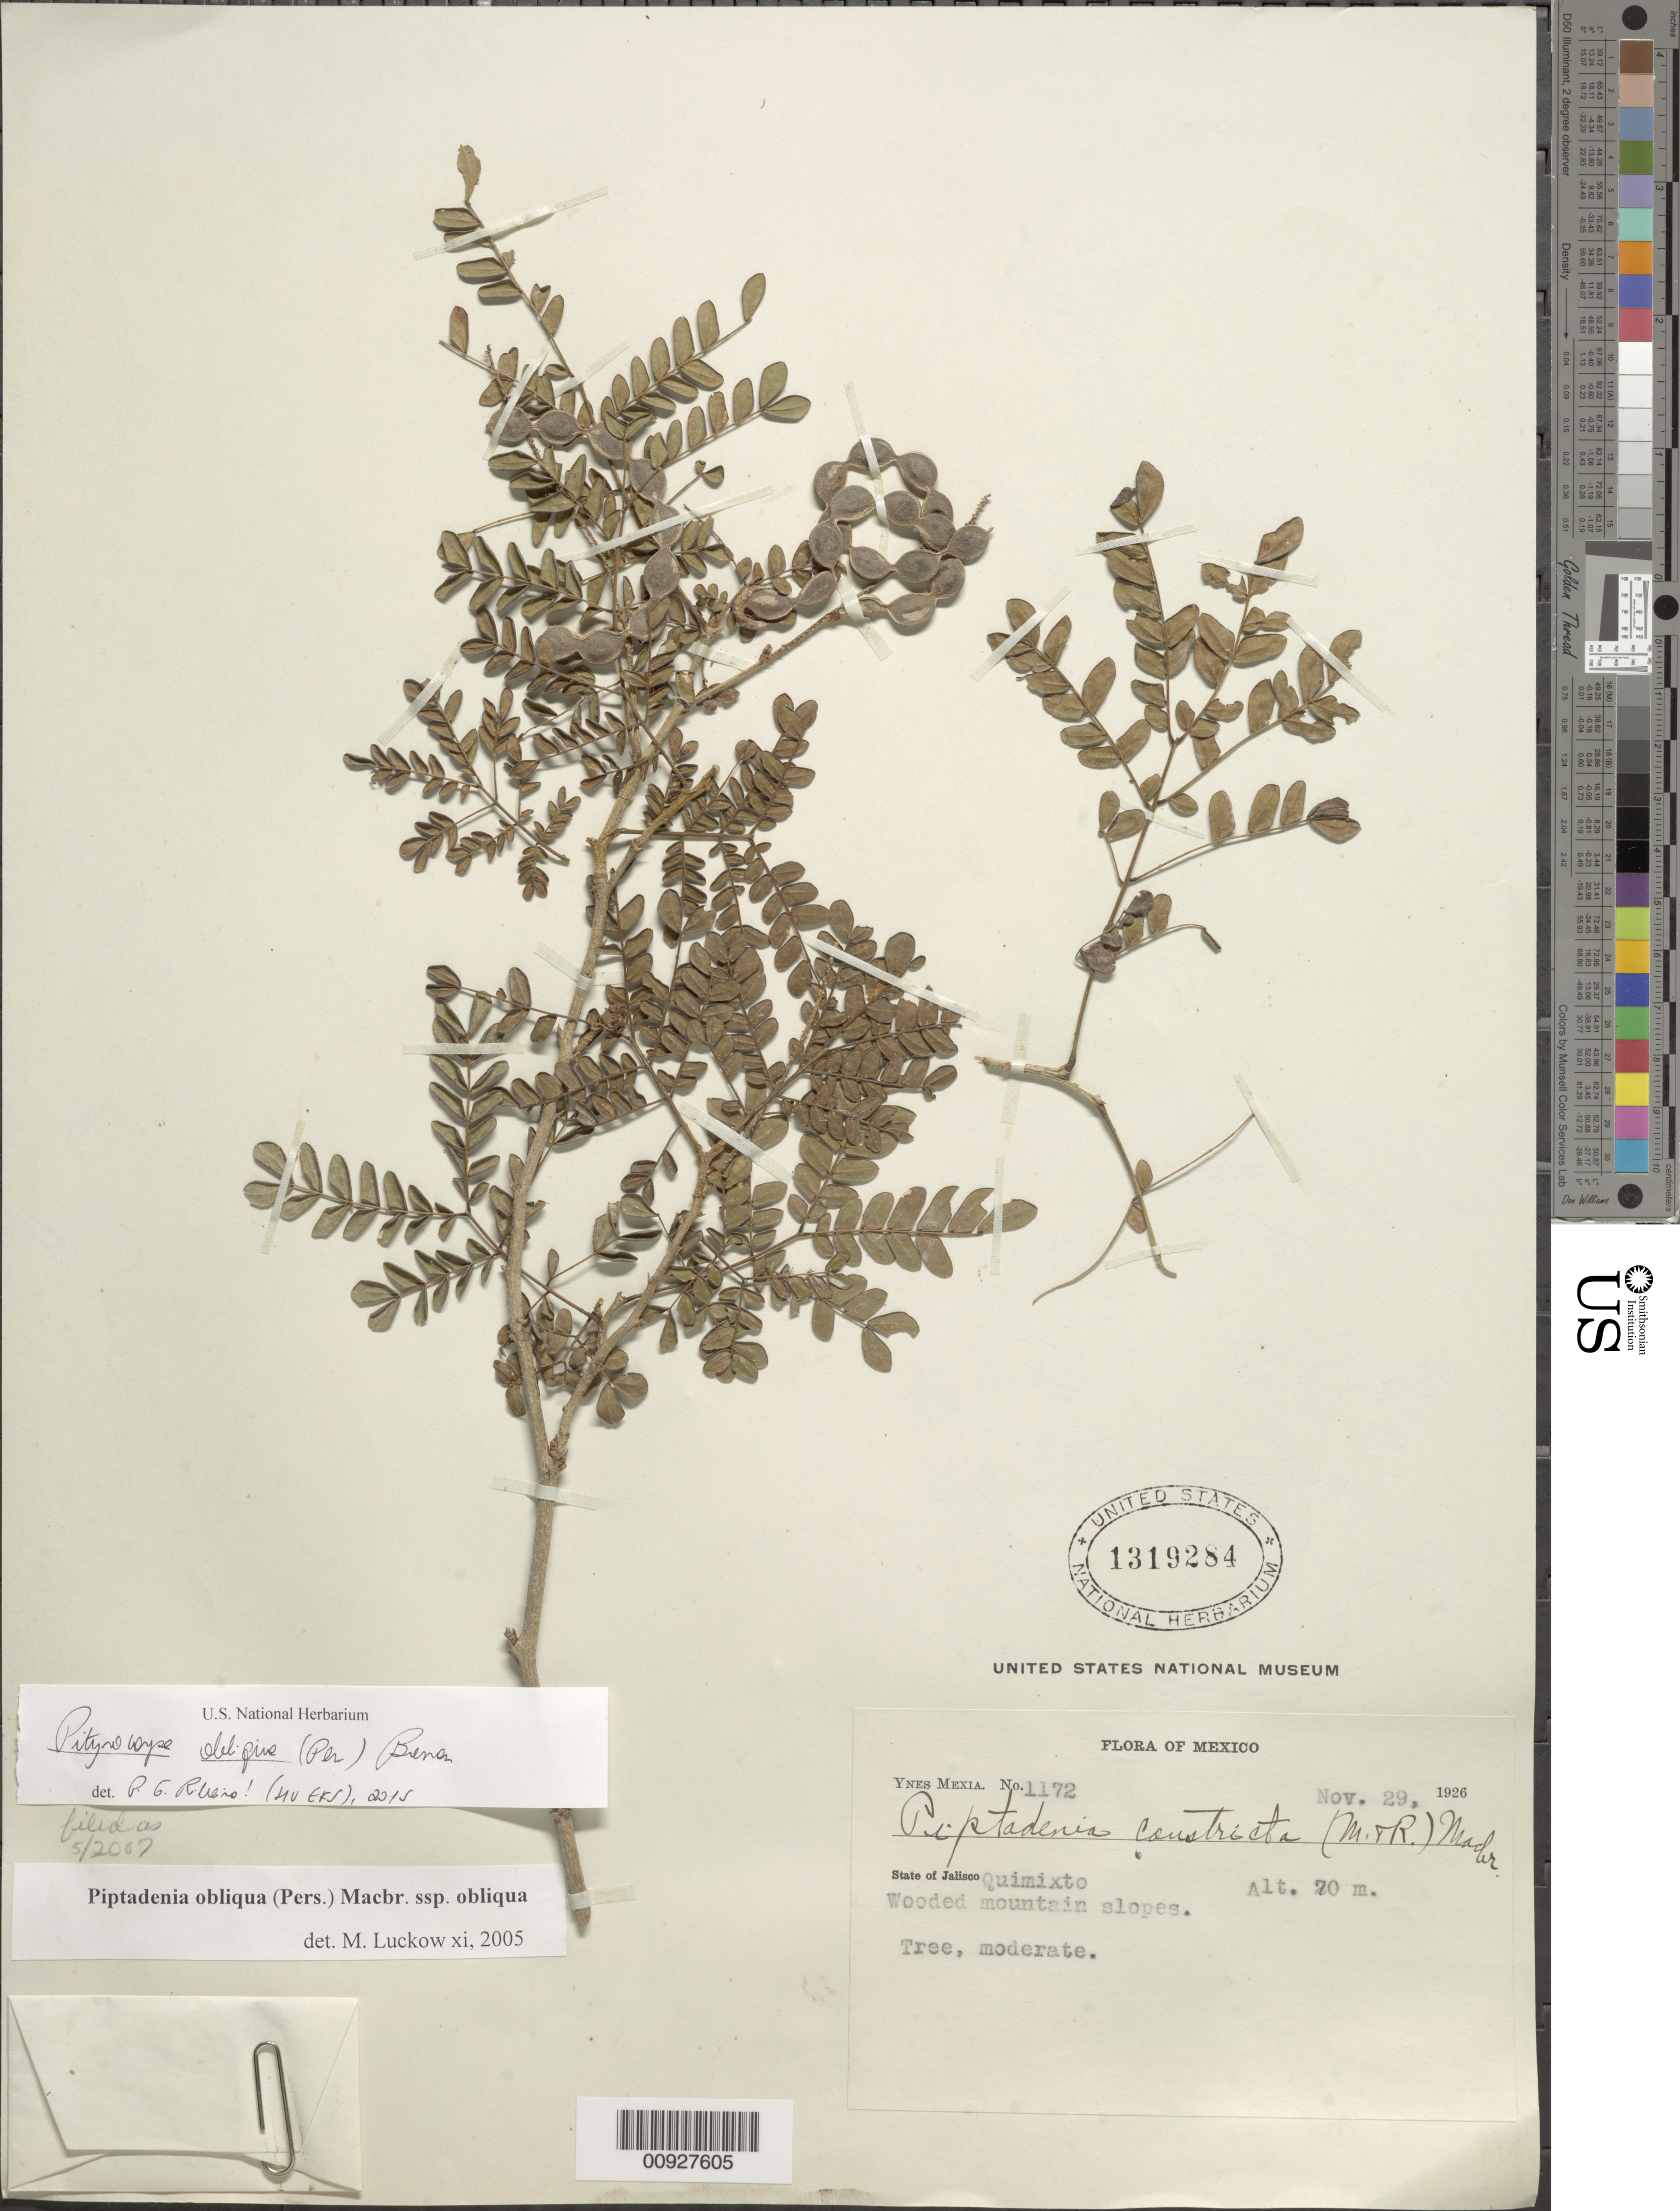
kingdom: Plantae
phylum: Tracheophyta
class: Magnoliopsida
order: Fabales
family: Fabaceae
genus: Pityrocarpa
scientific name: Pityrocarpa obliqua subsp. obliqua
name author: (Pers.) Brenan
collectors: Y. Mexia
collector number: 1172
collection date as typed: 29 Nov 1926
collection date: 1926-11-29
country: Mexico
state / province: Jalisco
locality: State of Jalisco: Quimixto.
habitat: Wooded mountain slopes.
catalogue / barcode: US 1319284